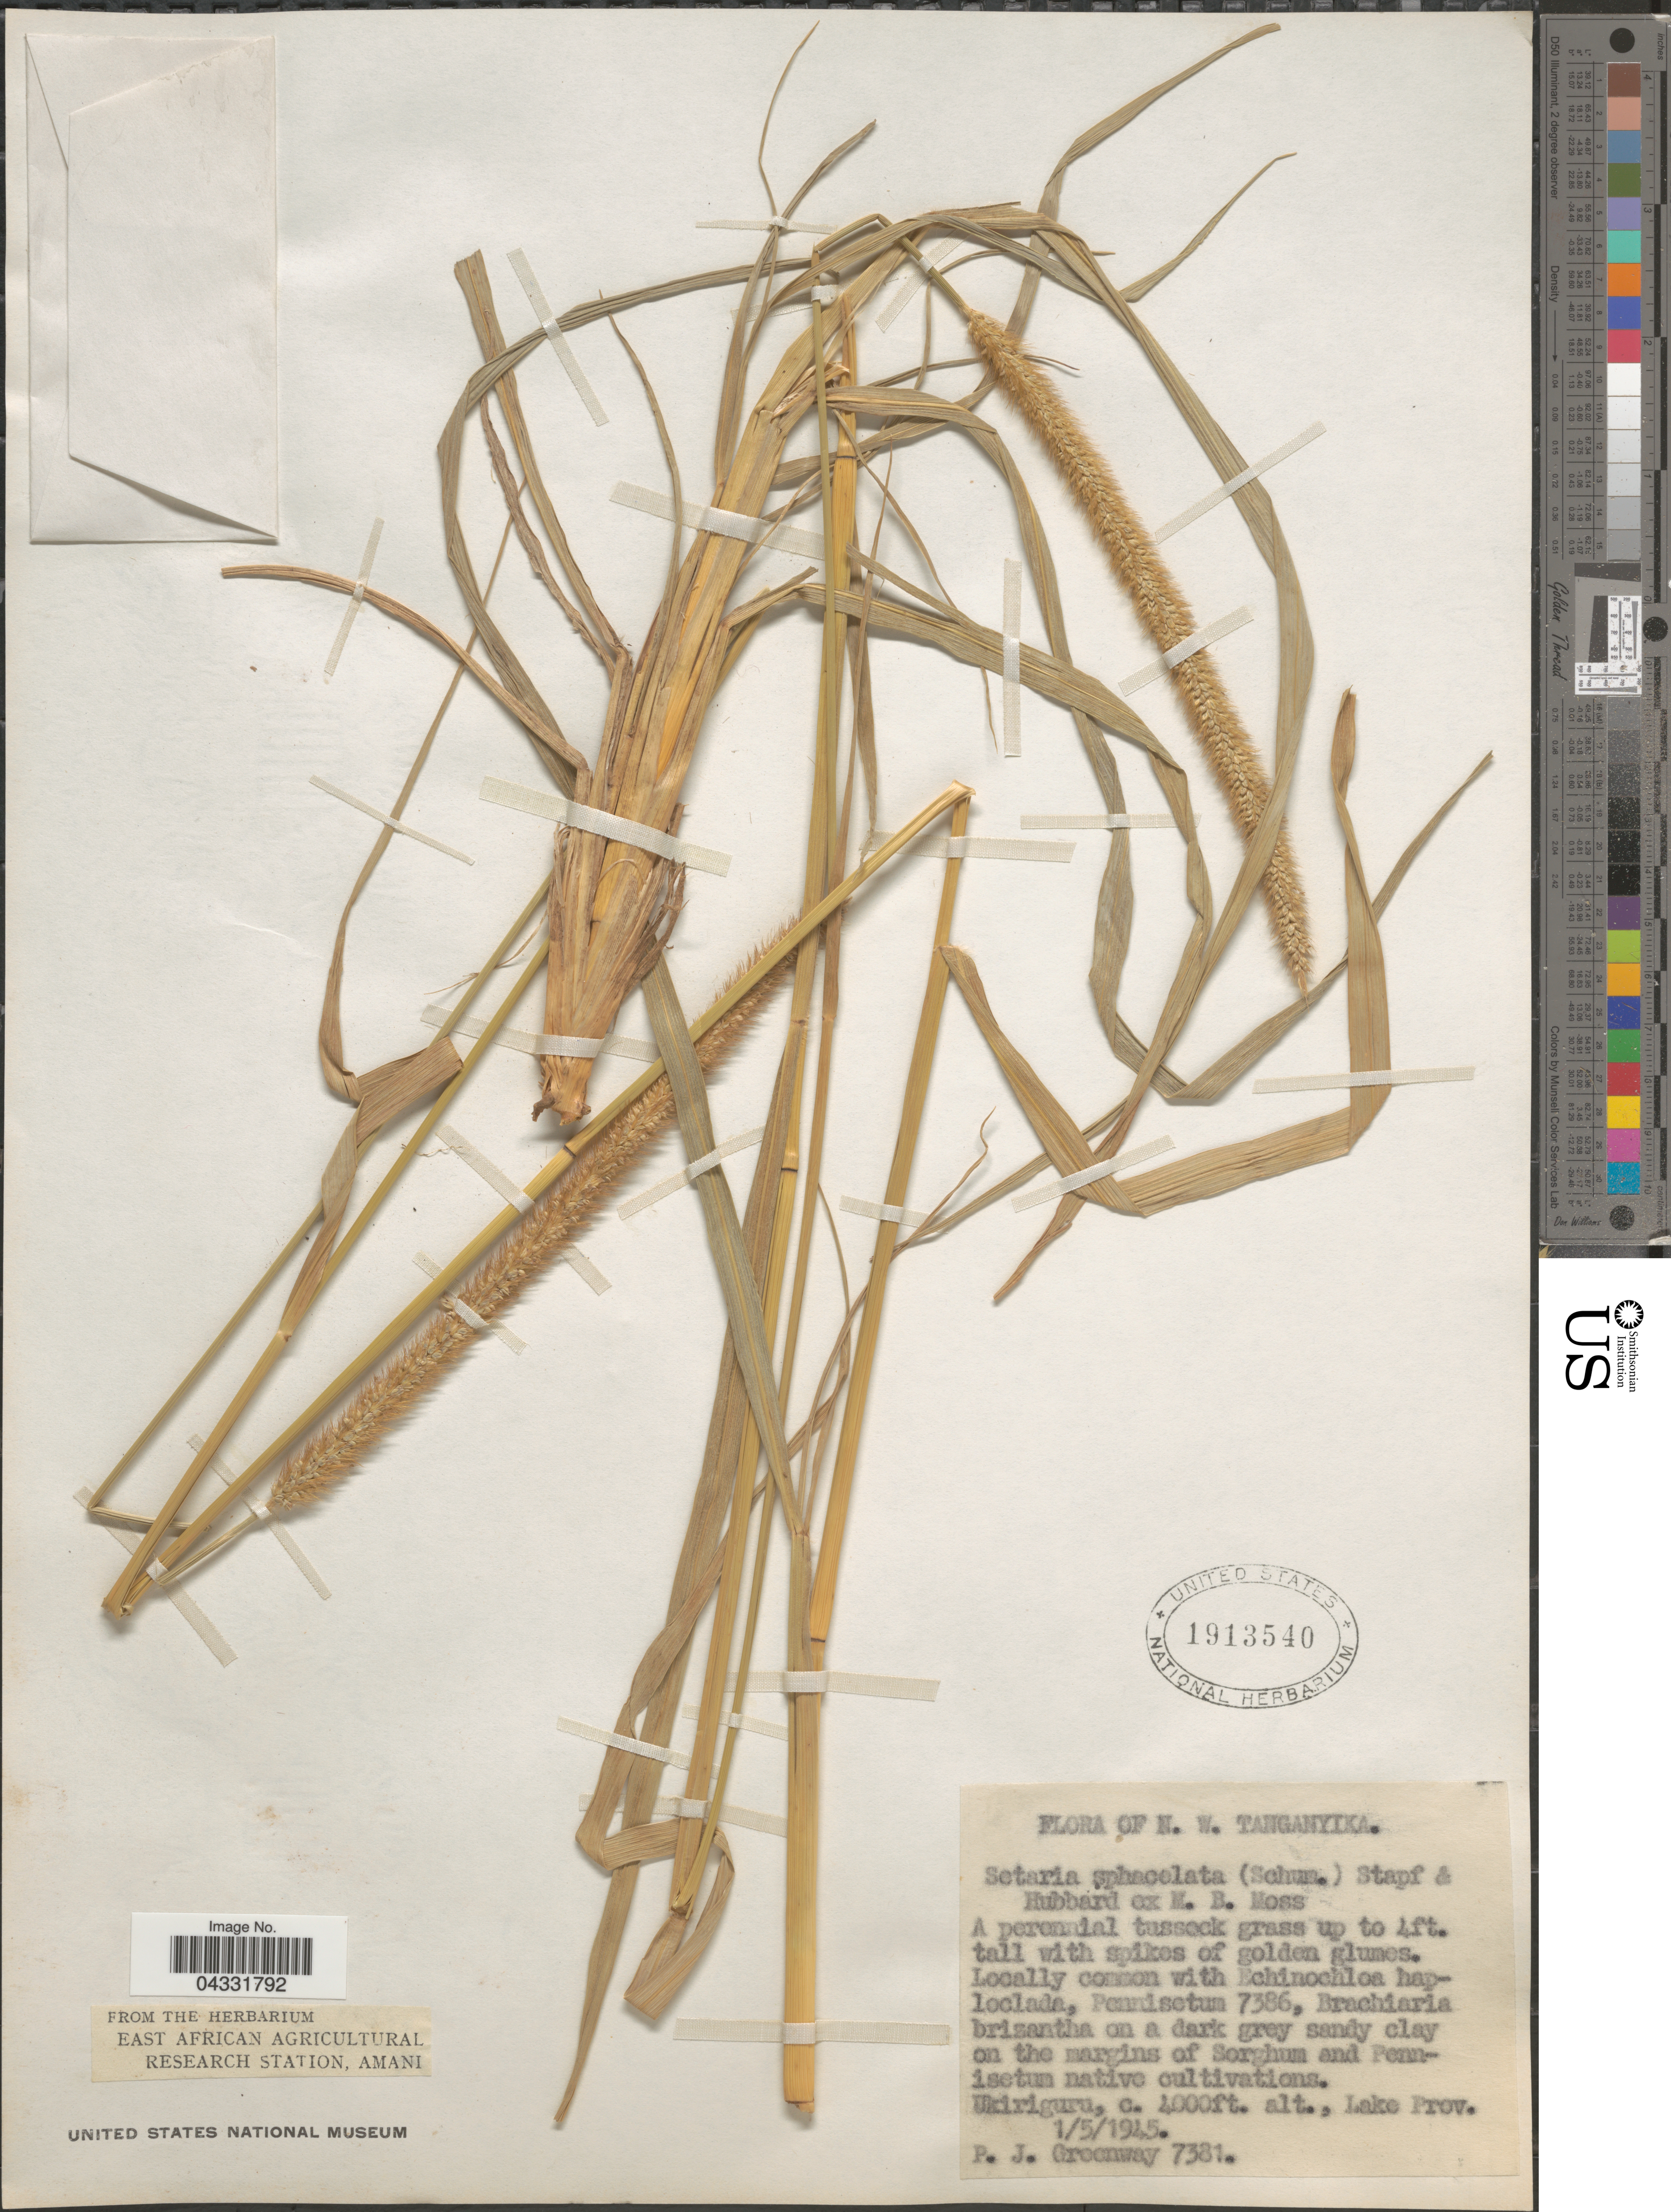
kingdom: Plantae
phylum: Tracheophyta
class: Liliopsida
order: Poales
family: Poaceae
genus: Setaria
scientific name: Setaria sphacelata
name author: (Schumach.) Stapf & Hubb. ex Moss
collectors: P. J. Greenway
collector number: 7381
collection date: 1945-05-01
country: Tanzania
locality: N. W. Tanganyika. Ukiriguru, Lake Prov.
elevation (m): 1219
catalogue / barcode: US 1913540